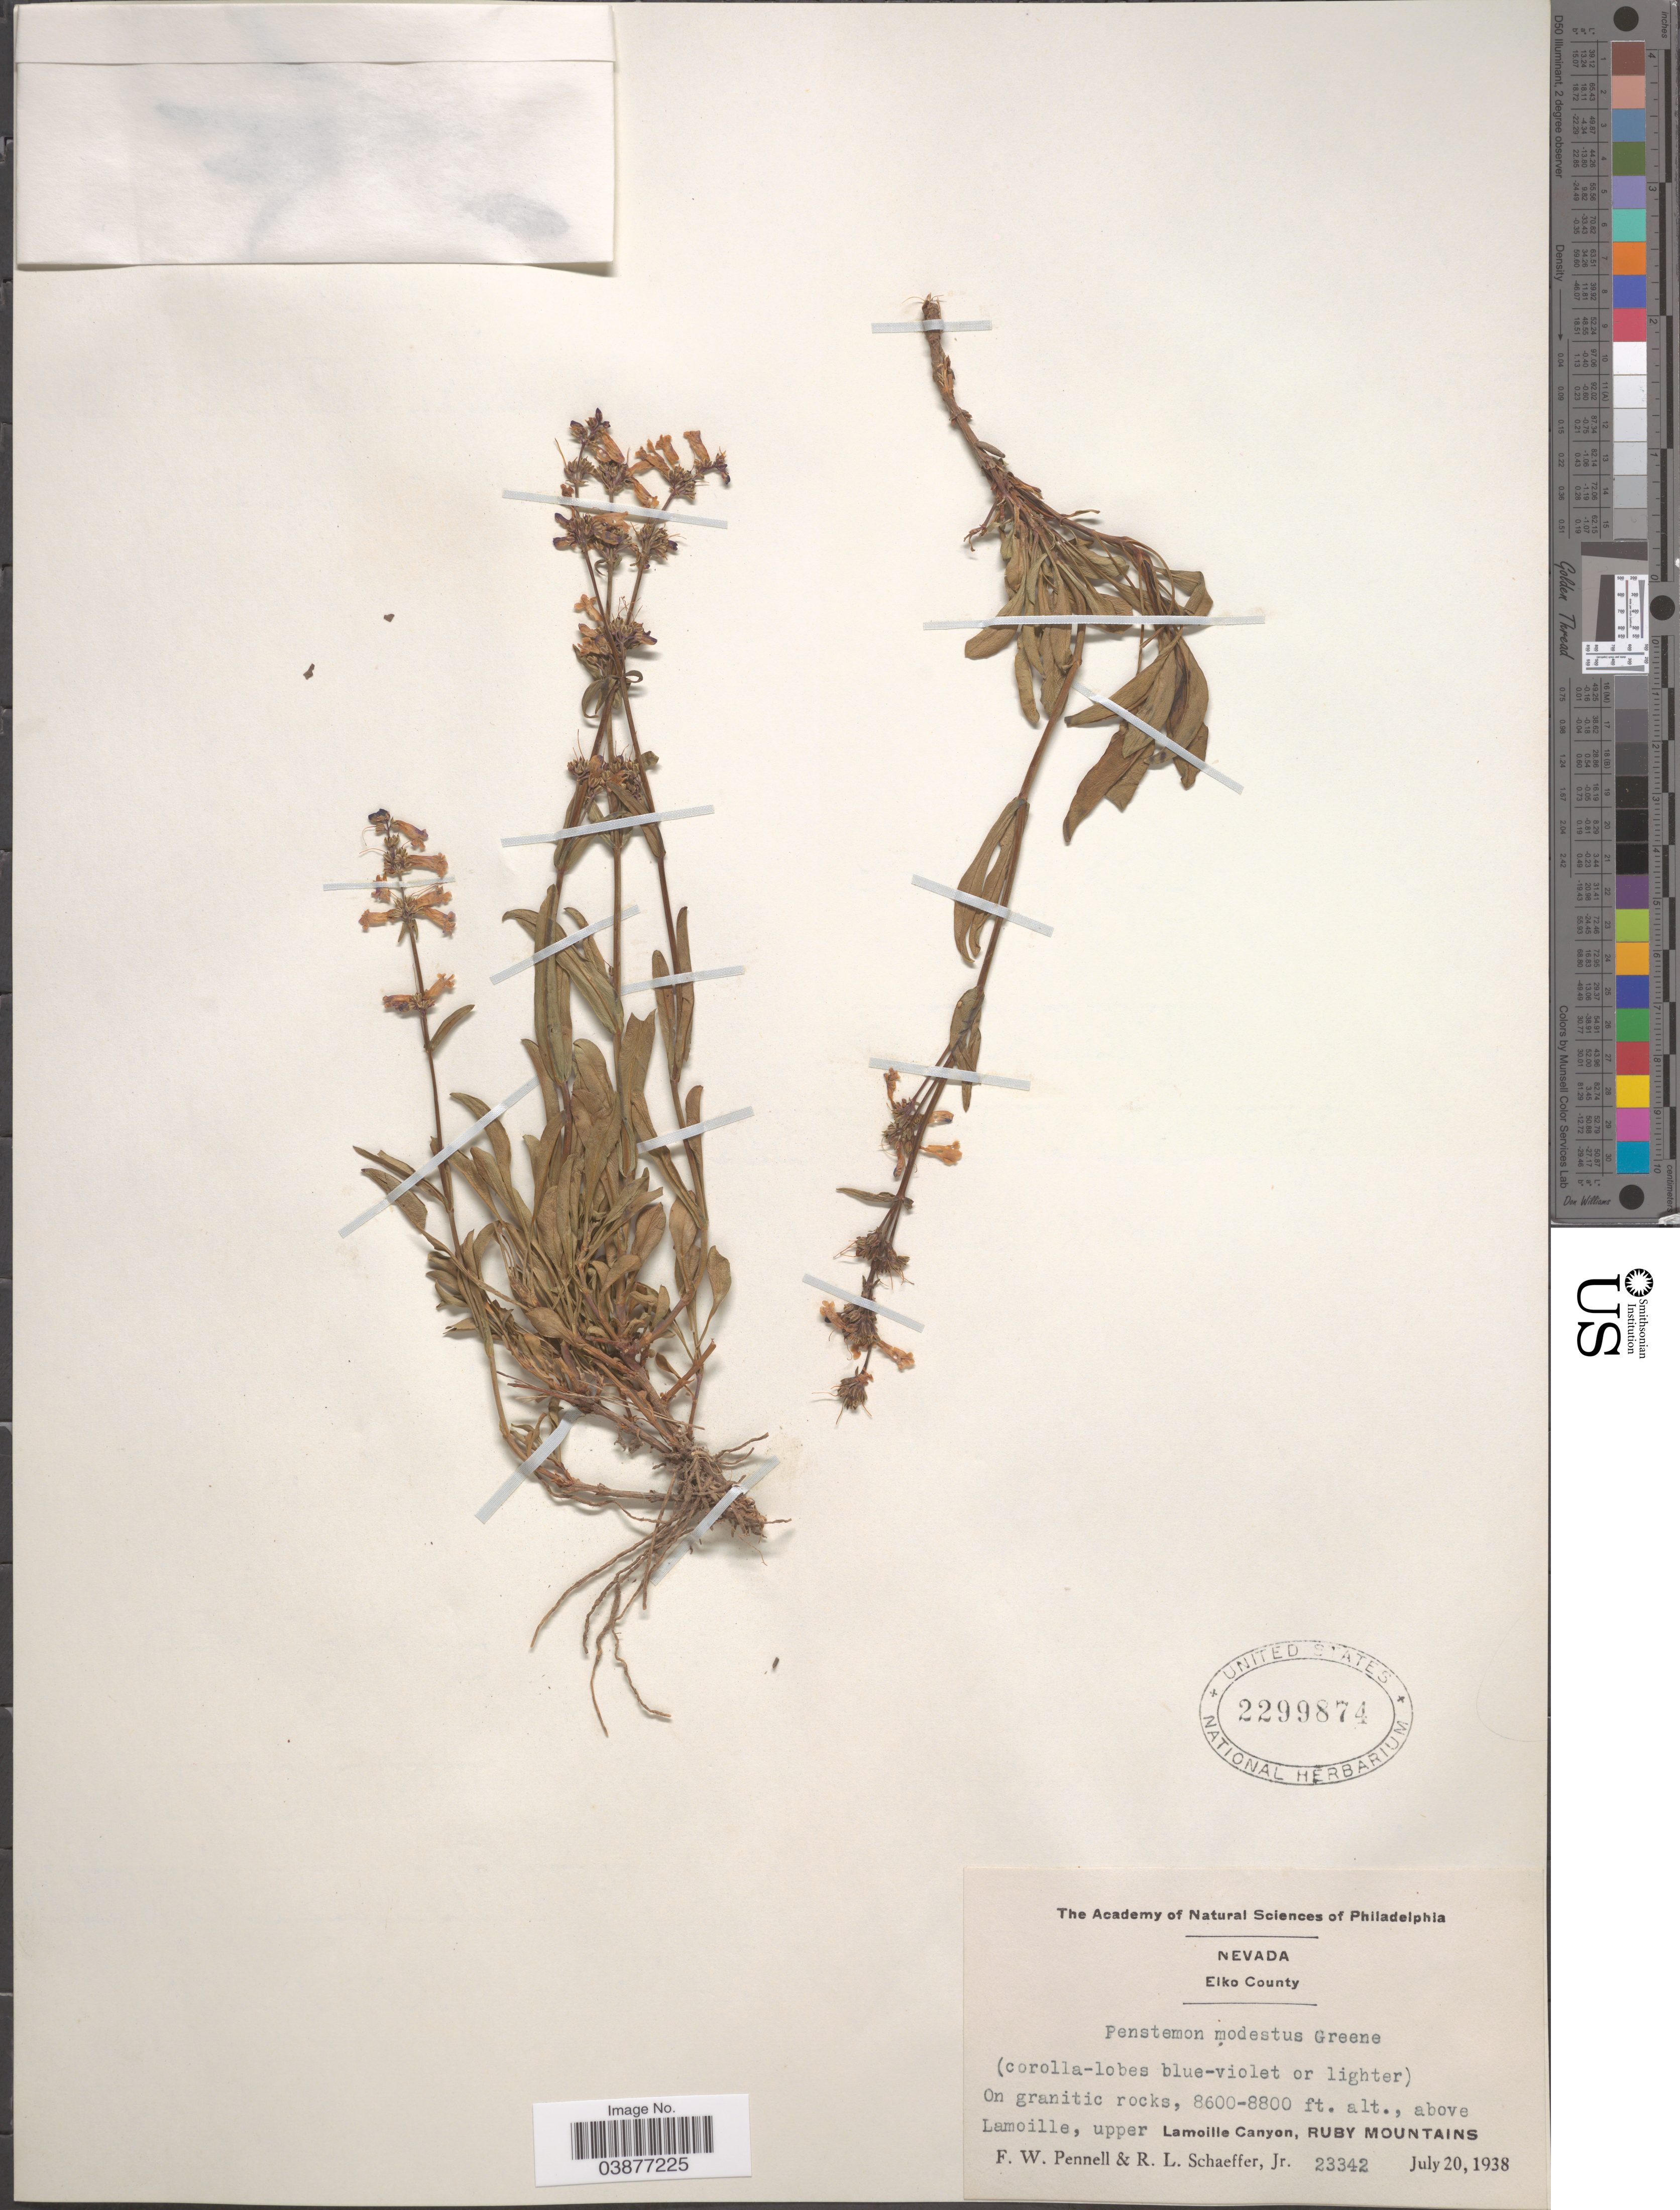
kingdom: Plantae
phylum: Tracheophyta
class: Magnoliopsida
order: Lamiales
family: Plantaginaceae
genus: Penstemon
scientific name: Penstemon procerus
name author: Douglas ex Graham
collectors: F. W. Pennell & R. L. Schaeffer Jr.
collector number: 23342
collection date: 1938-07-20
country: United States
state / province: Nevada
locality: Elko County. Above Lamoille, upper Lamoille Canyon, Ruby Mountains.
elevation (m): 2621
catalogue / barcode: US 2299874